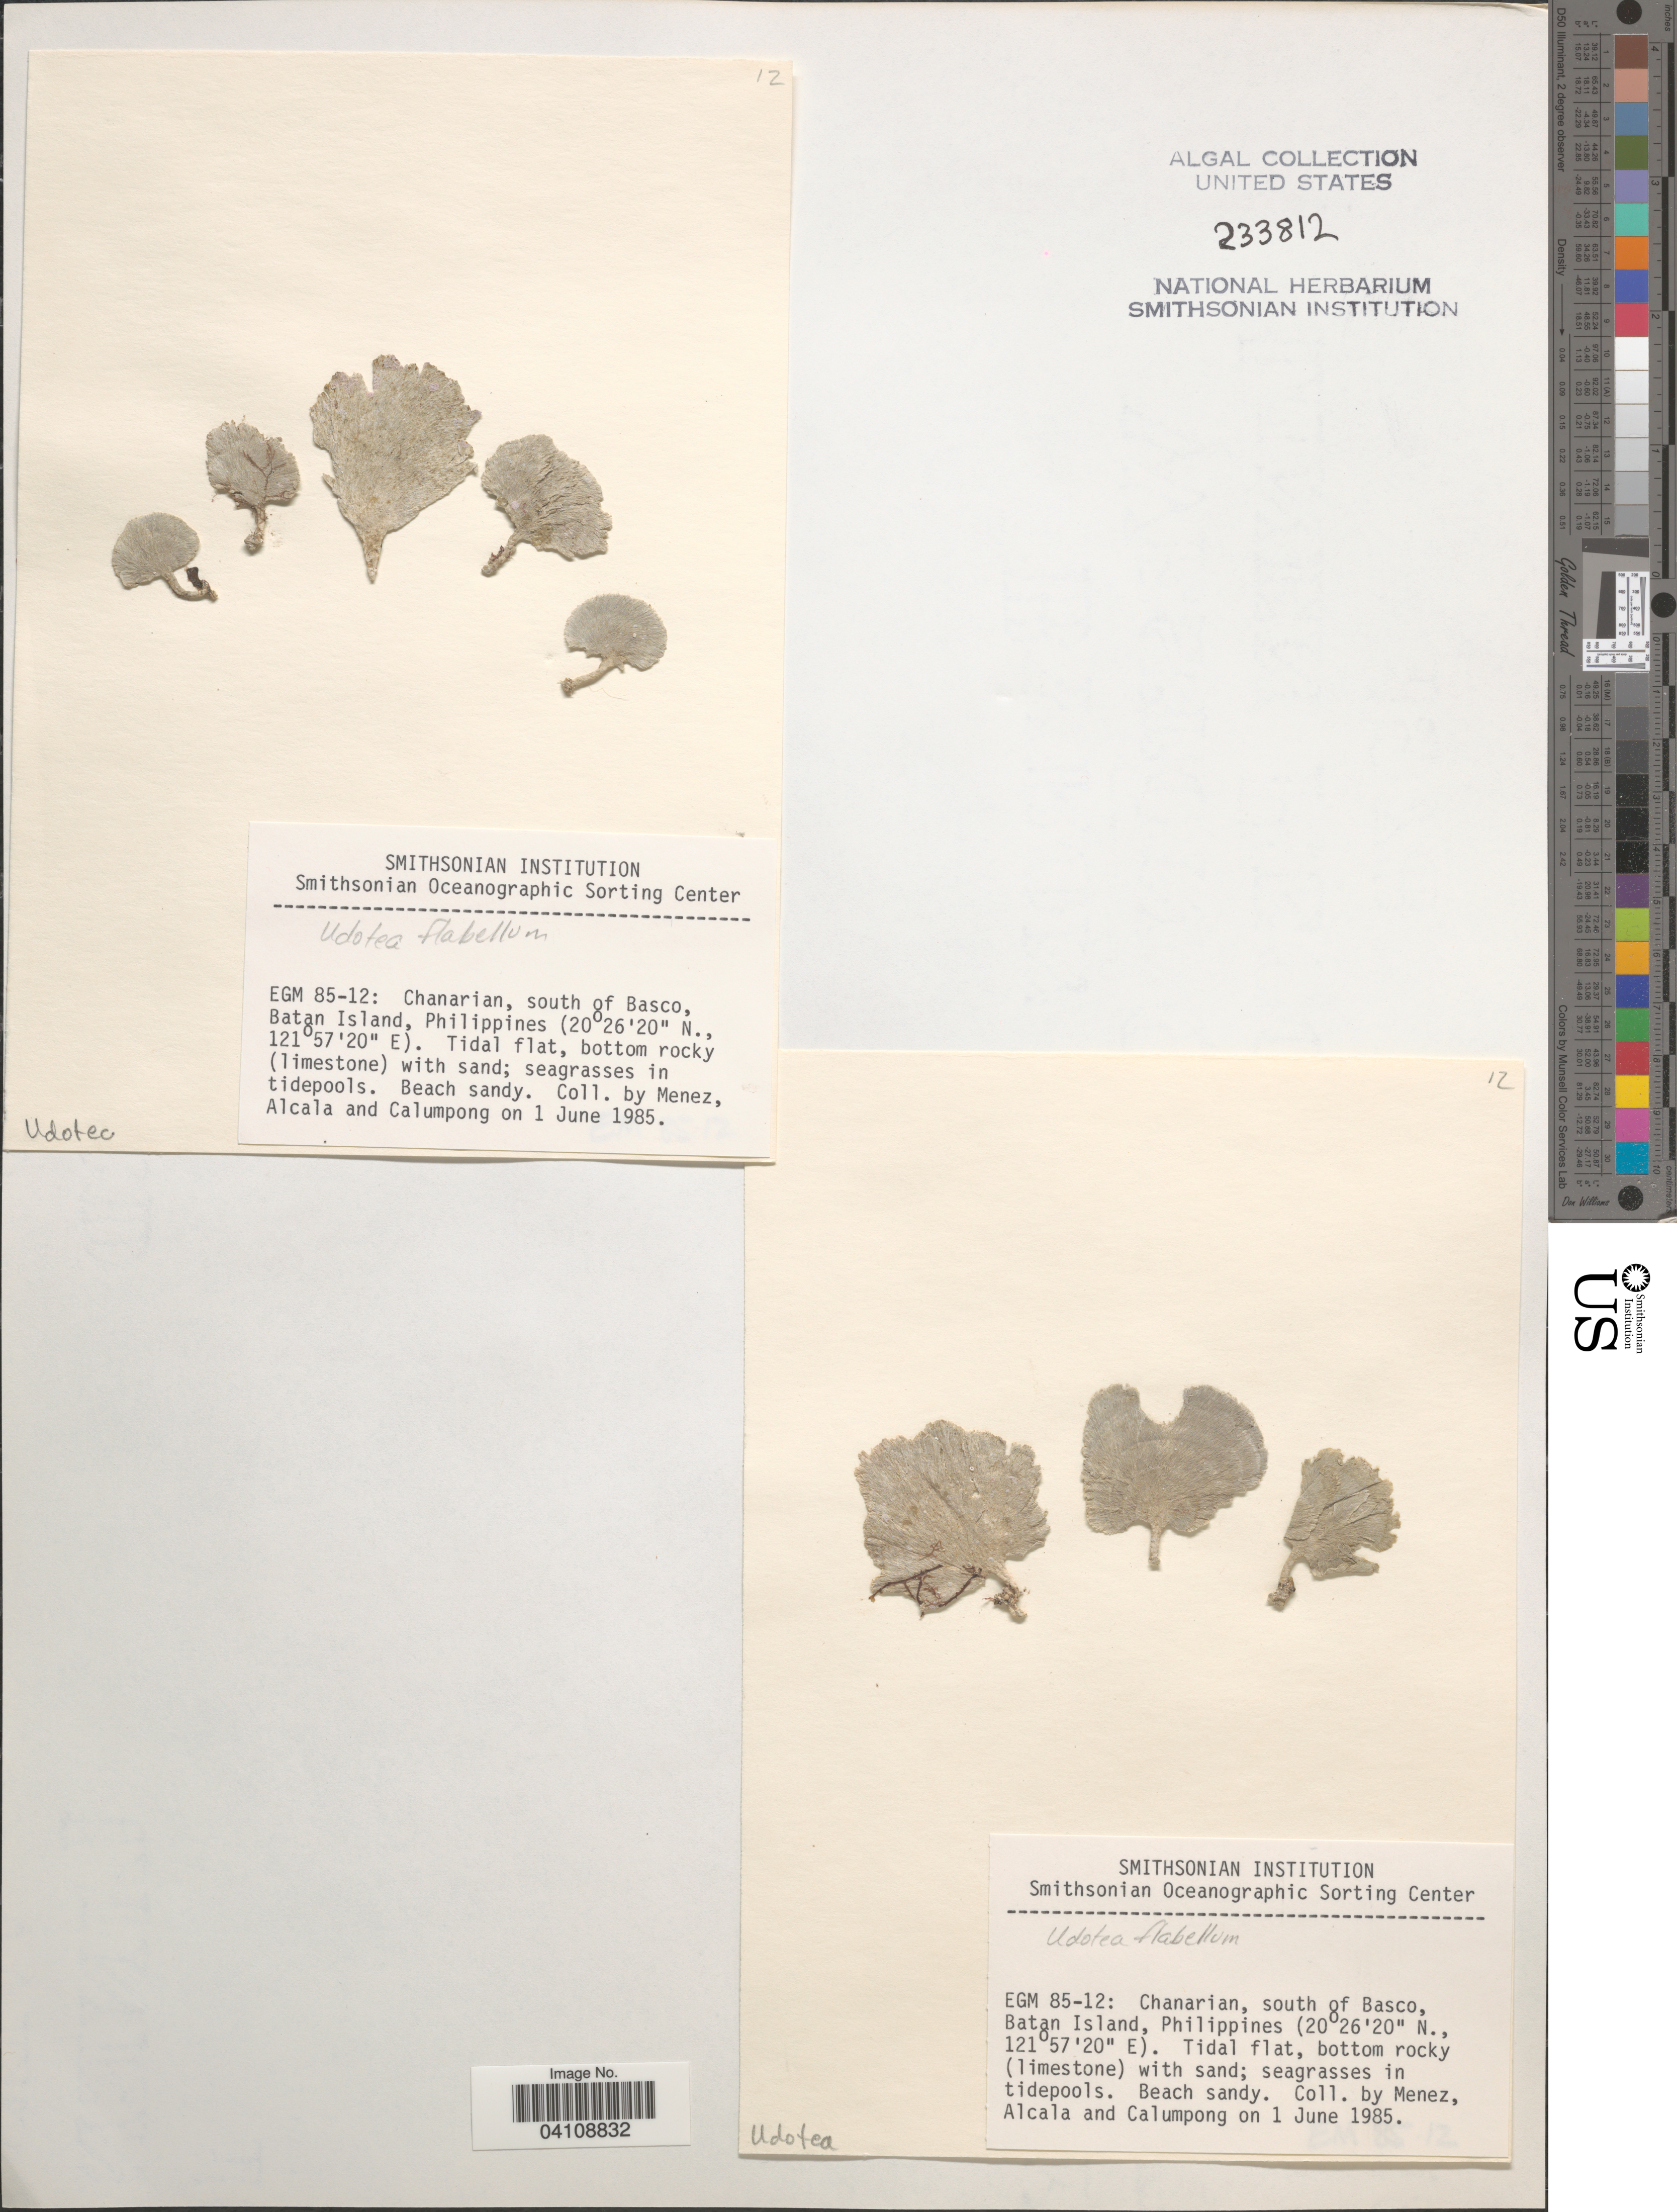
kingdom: Plantae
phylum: Chlorophyta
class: Ulvophyceae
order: Bryopsidales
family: Udoteaceae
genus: Udotea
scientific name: Udotea flabellum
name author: (J. Ellis & Sol.) M. Howe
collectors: Menez, Alcala & Calumpong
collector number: EGM-85-12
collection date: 1985-06-01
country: Philippines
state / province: Cagayan Valley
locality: Chanarian, south of Basco, Batan Island.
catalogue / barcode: US 233812